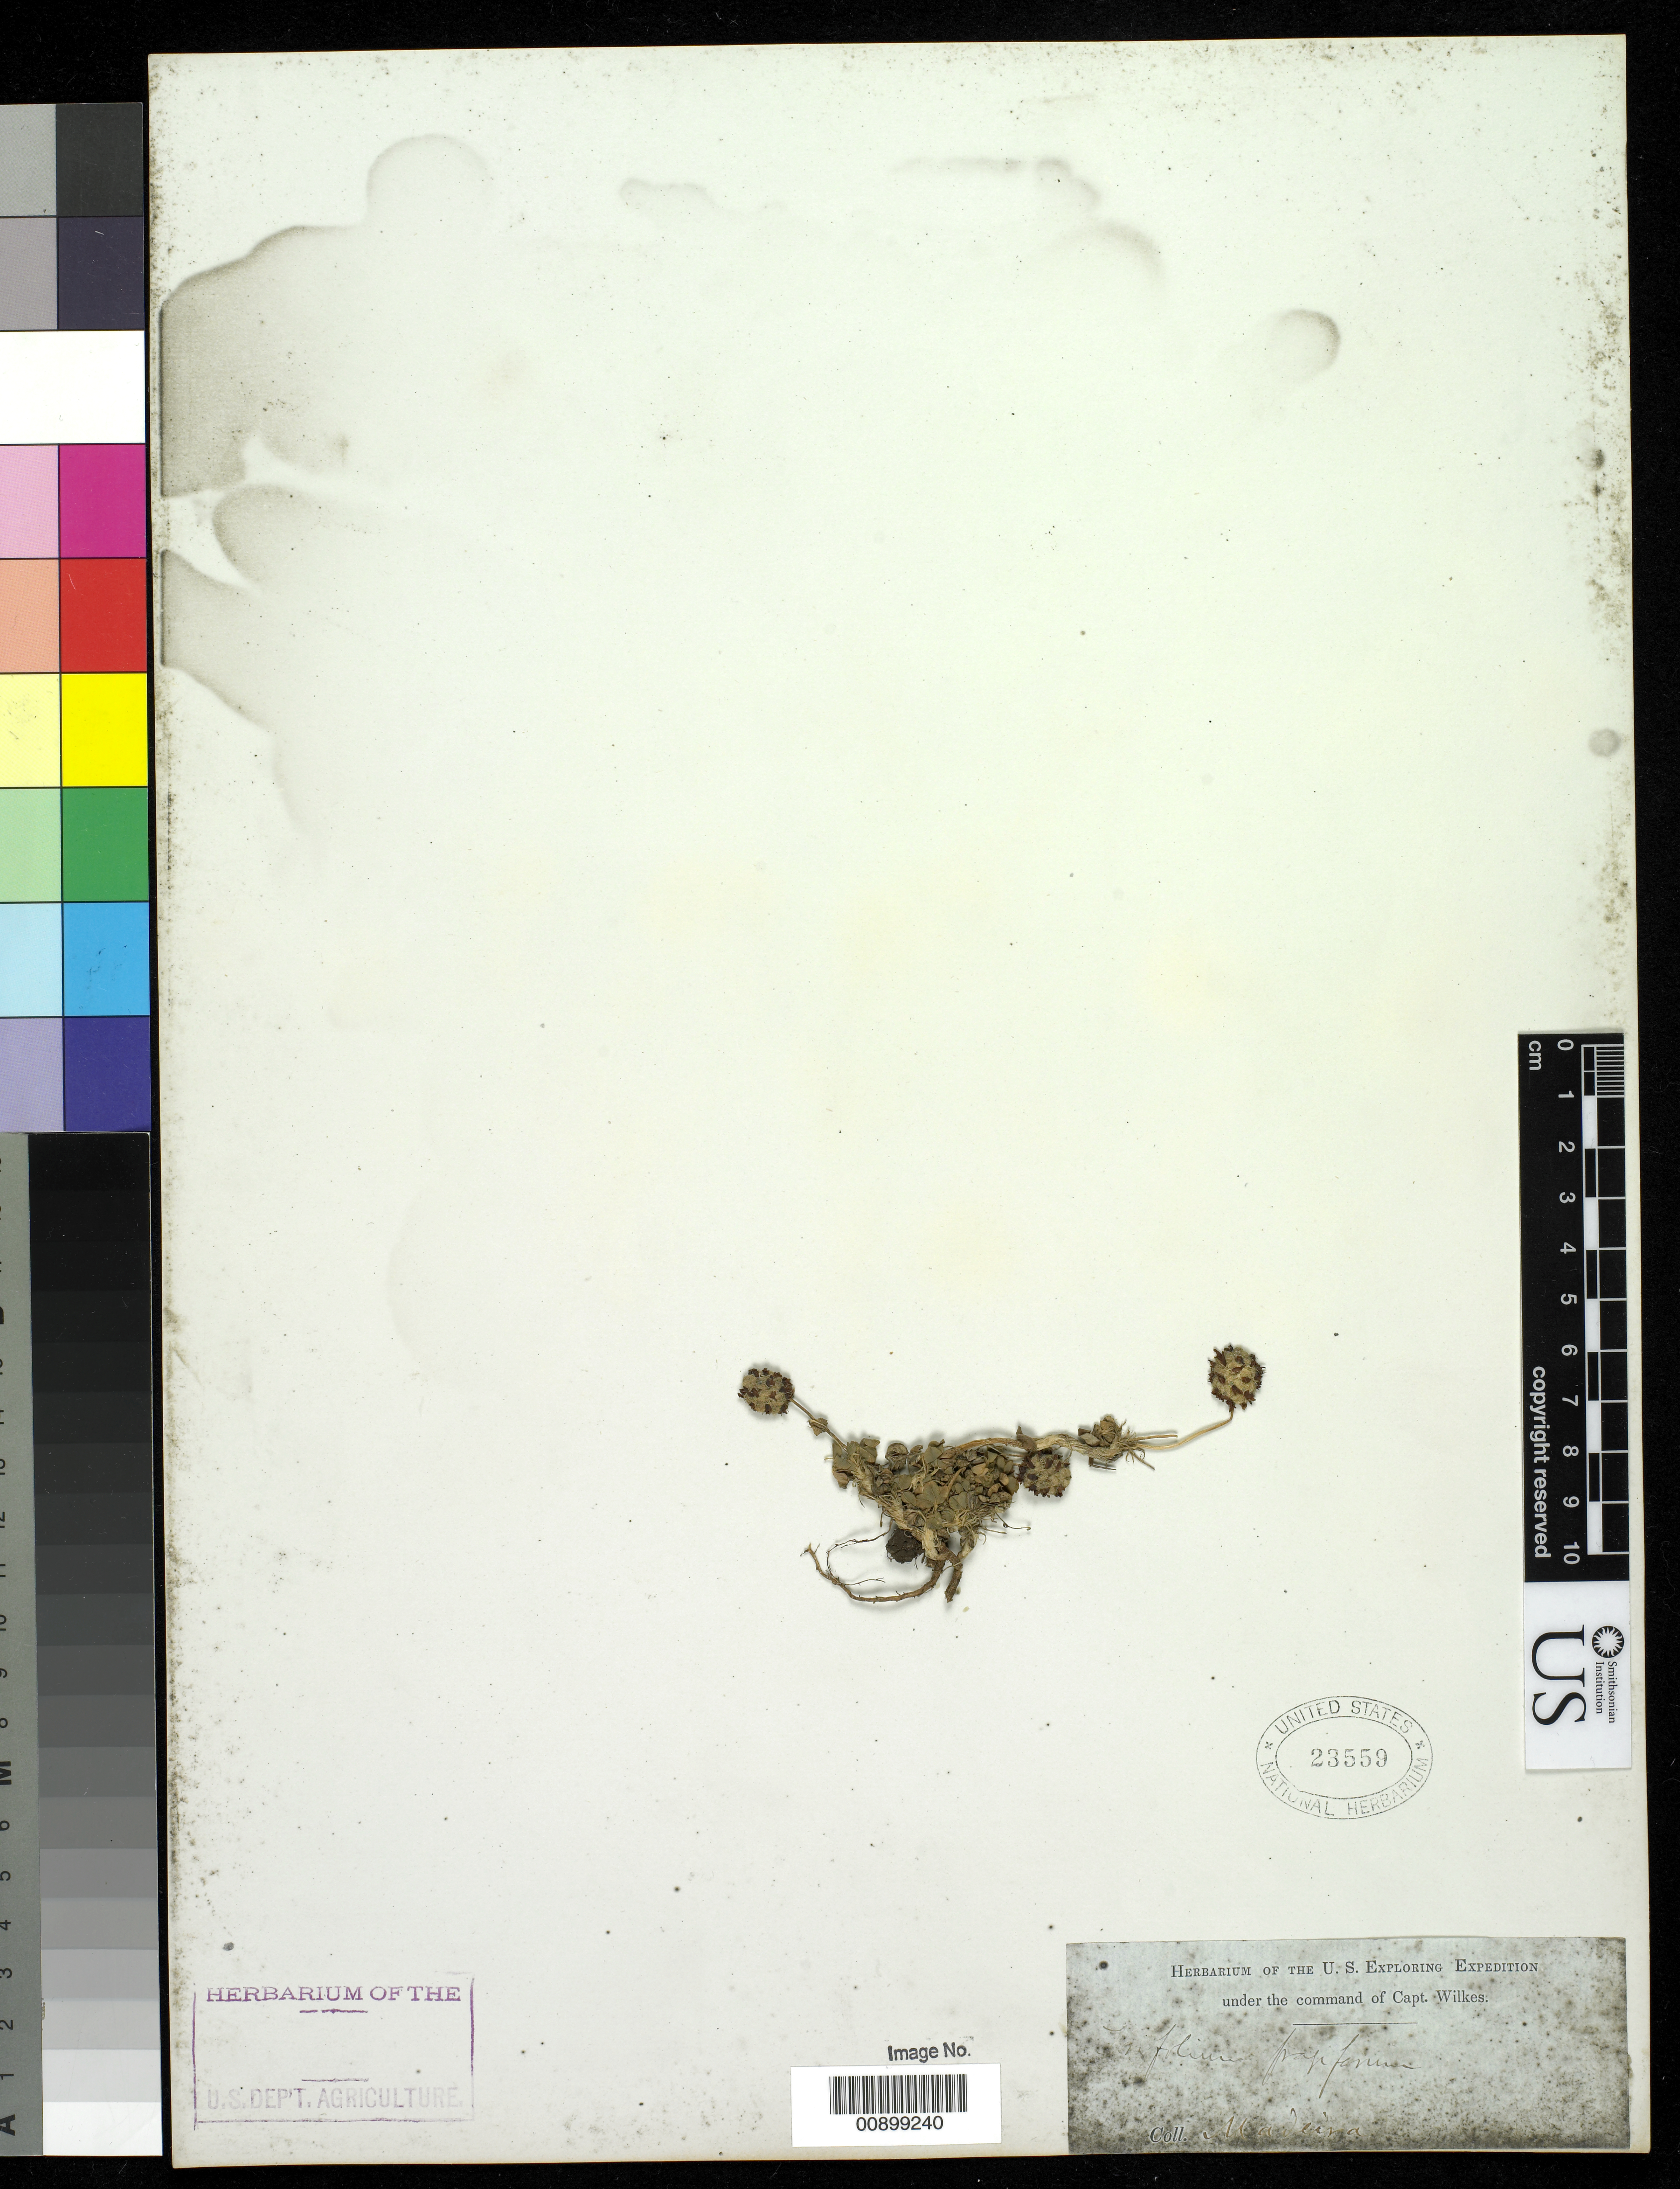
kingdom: Plantae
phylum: Tracheophyta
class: Magnoliopsida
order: Fabales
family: Fabaceae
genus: Trifolium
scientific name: Trifolium fragiferum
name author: L.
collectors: Wilkes Explor. Exped.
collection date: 1838/1842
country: Portugal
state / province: Madeira (Aut. Reg.)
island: Madeira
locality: Funchal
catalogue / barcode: US 23559